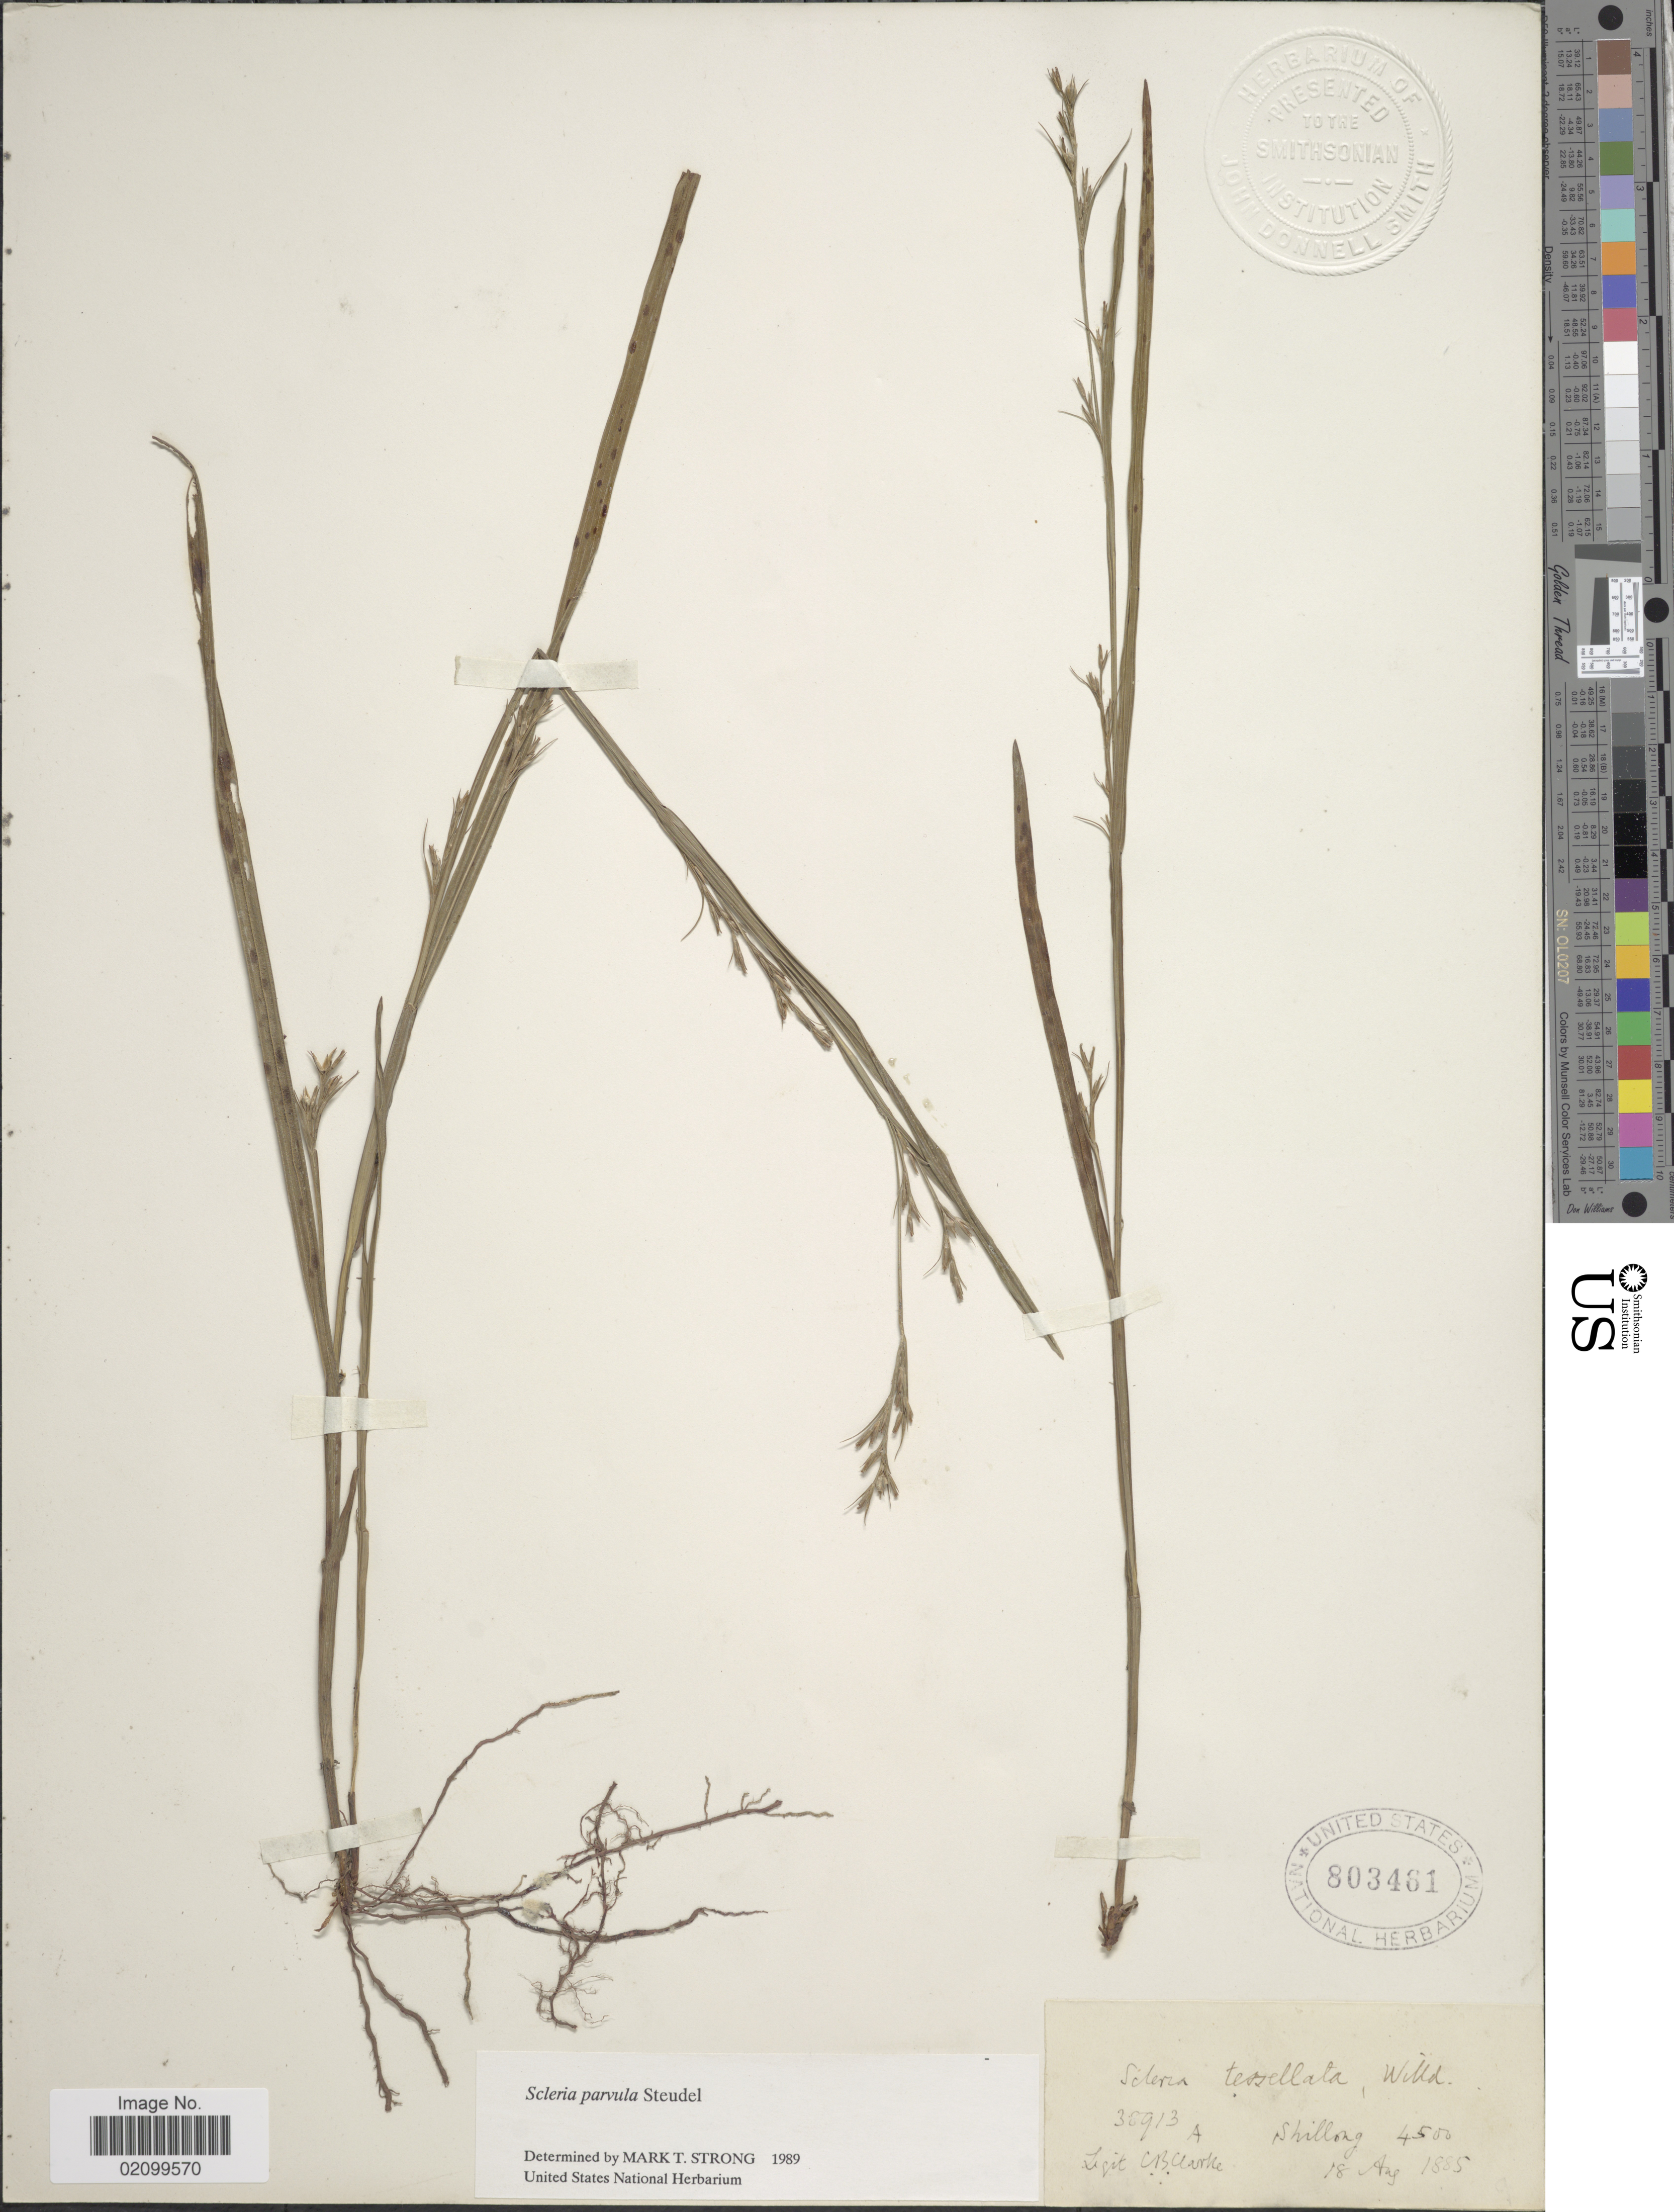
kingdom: Plantae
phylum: Tracheophyta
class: Liliopsida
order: Poales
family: Cyperaceae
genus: Scleria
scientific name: Scleria parvula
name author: Steud.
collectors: C. B. Clarke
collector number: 38913A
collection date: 1885-08-18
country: India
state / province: Meghalaya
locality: Shillong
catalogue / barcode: US 803461